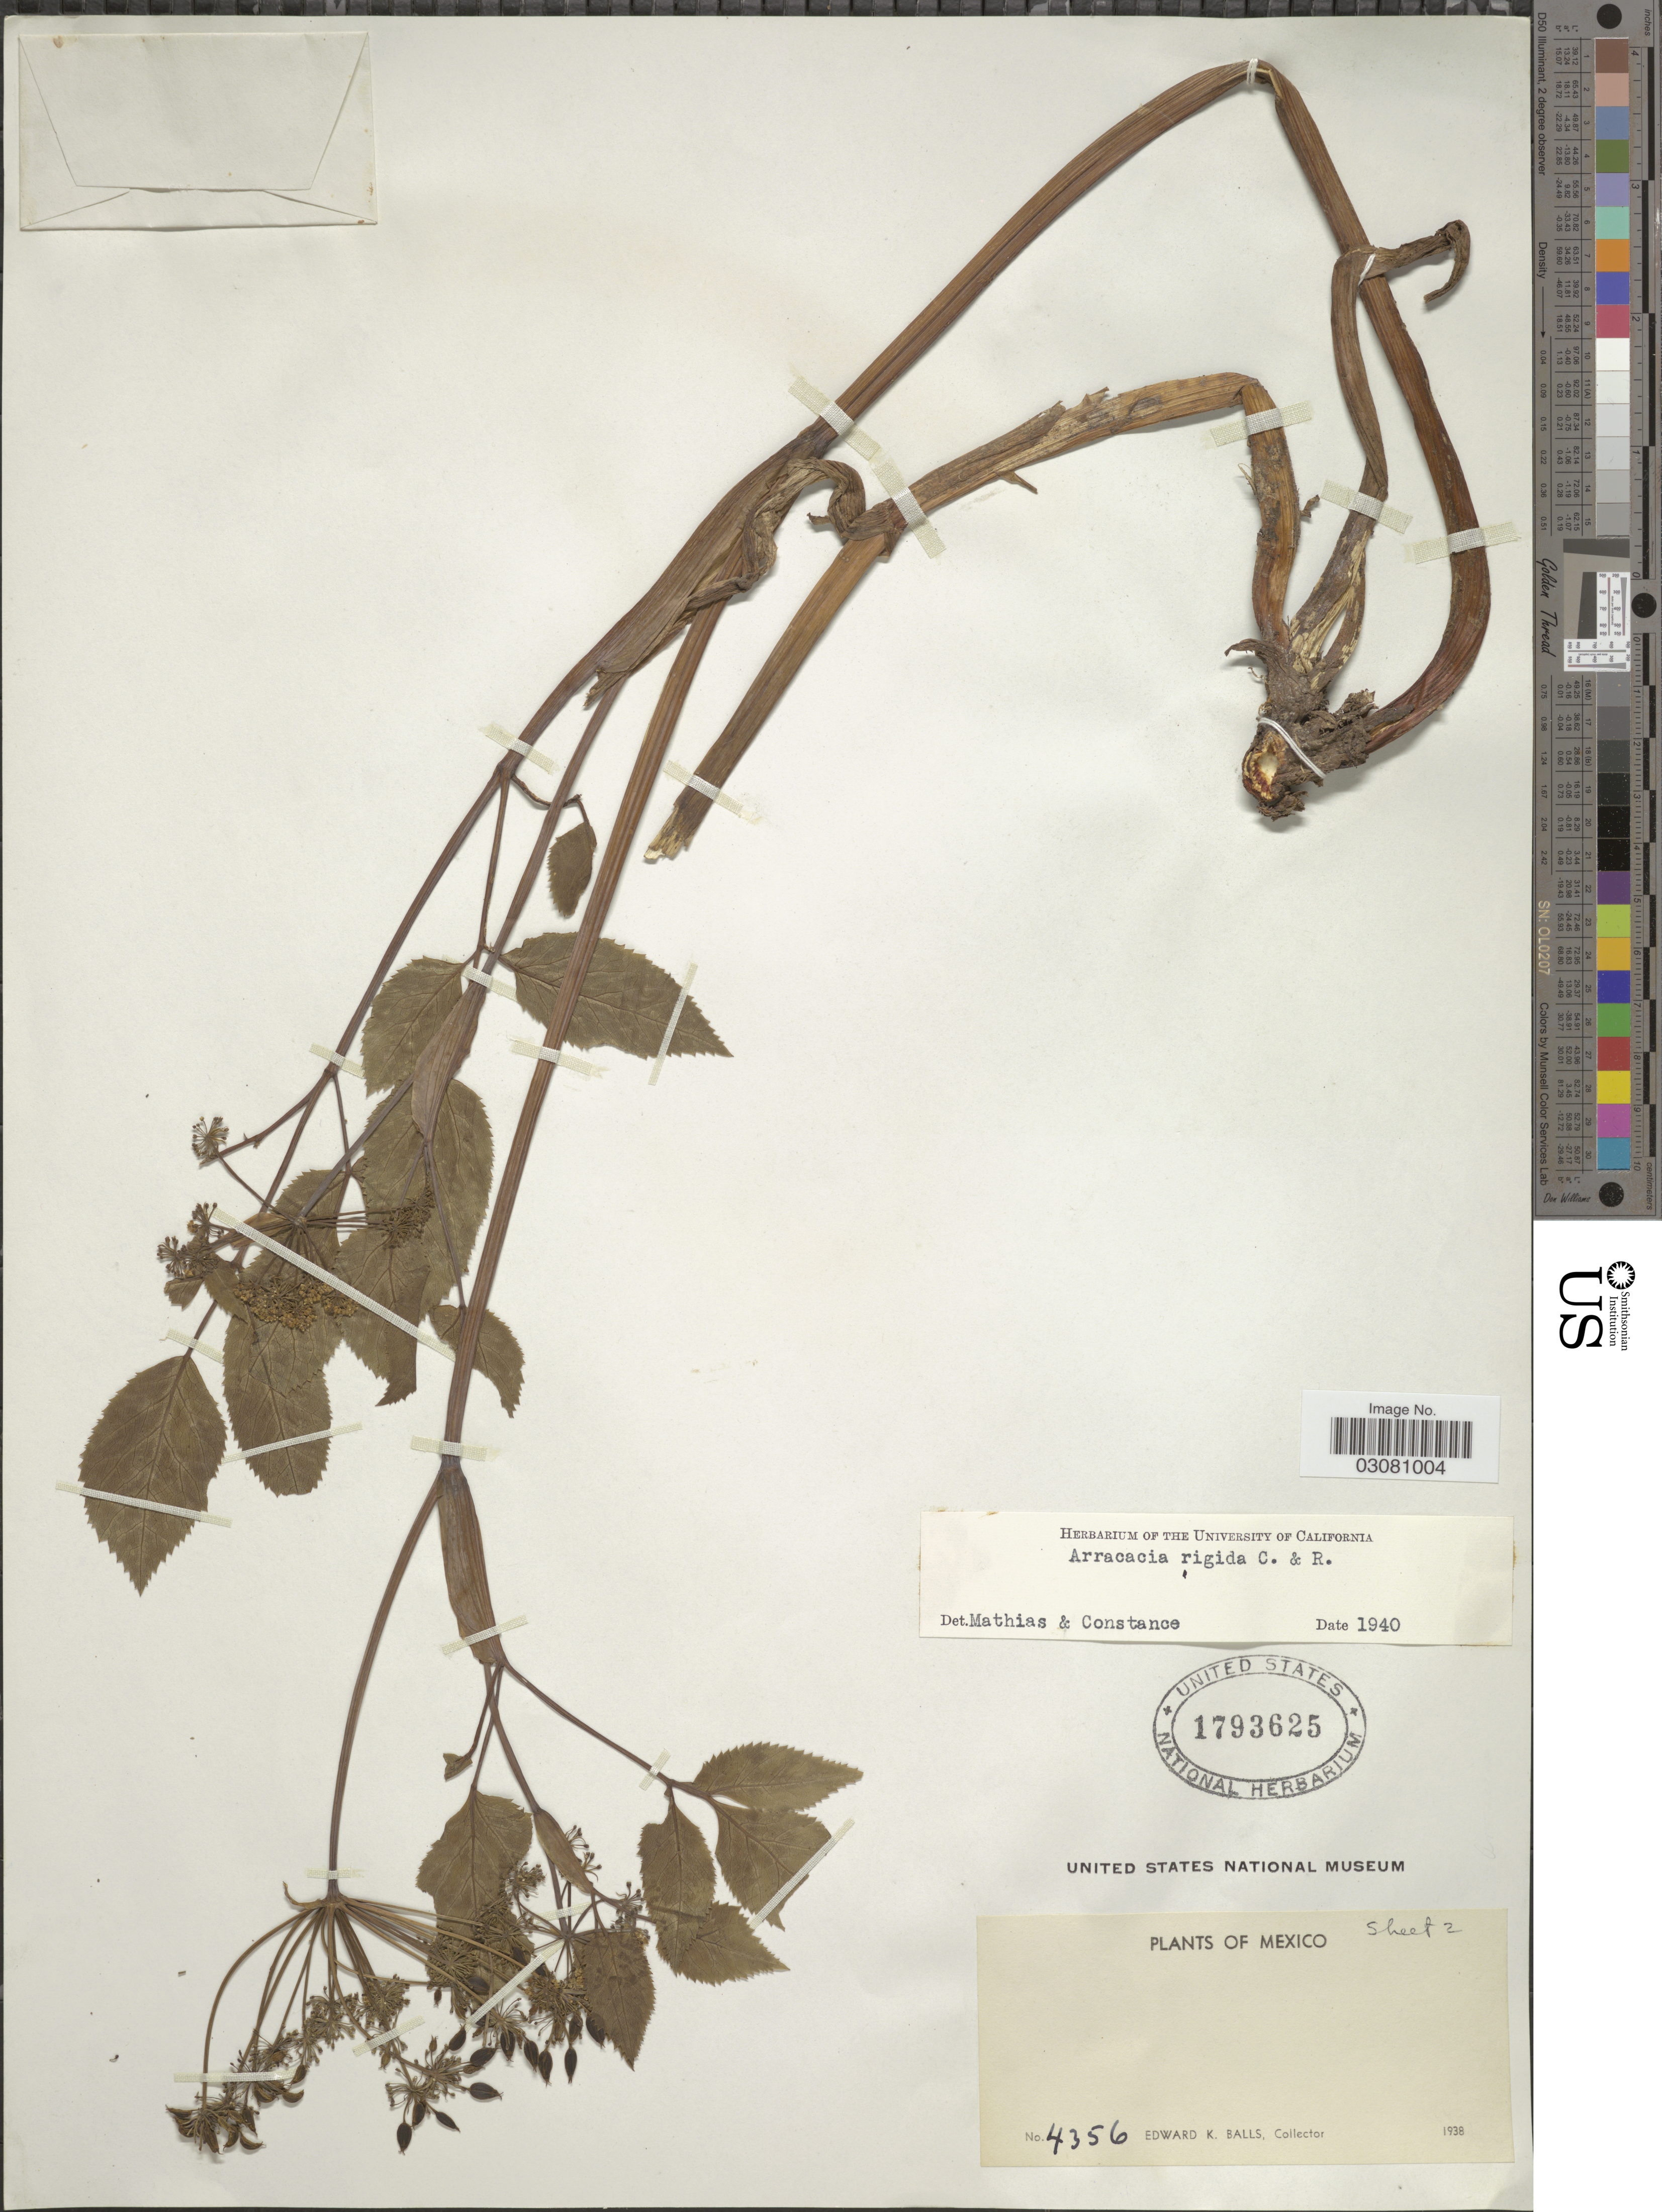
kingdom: Plantae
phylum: Tracheophyta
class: Magnoliopsida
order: Apiales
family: Apiaceae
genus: Arracacia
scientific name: Arracacia rigida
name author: J.M. Coult. & Rose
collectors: E. K. Balls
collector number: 4356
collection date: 1938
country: Mexico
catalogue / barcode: US 1793625